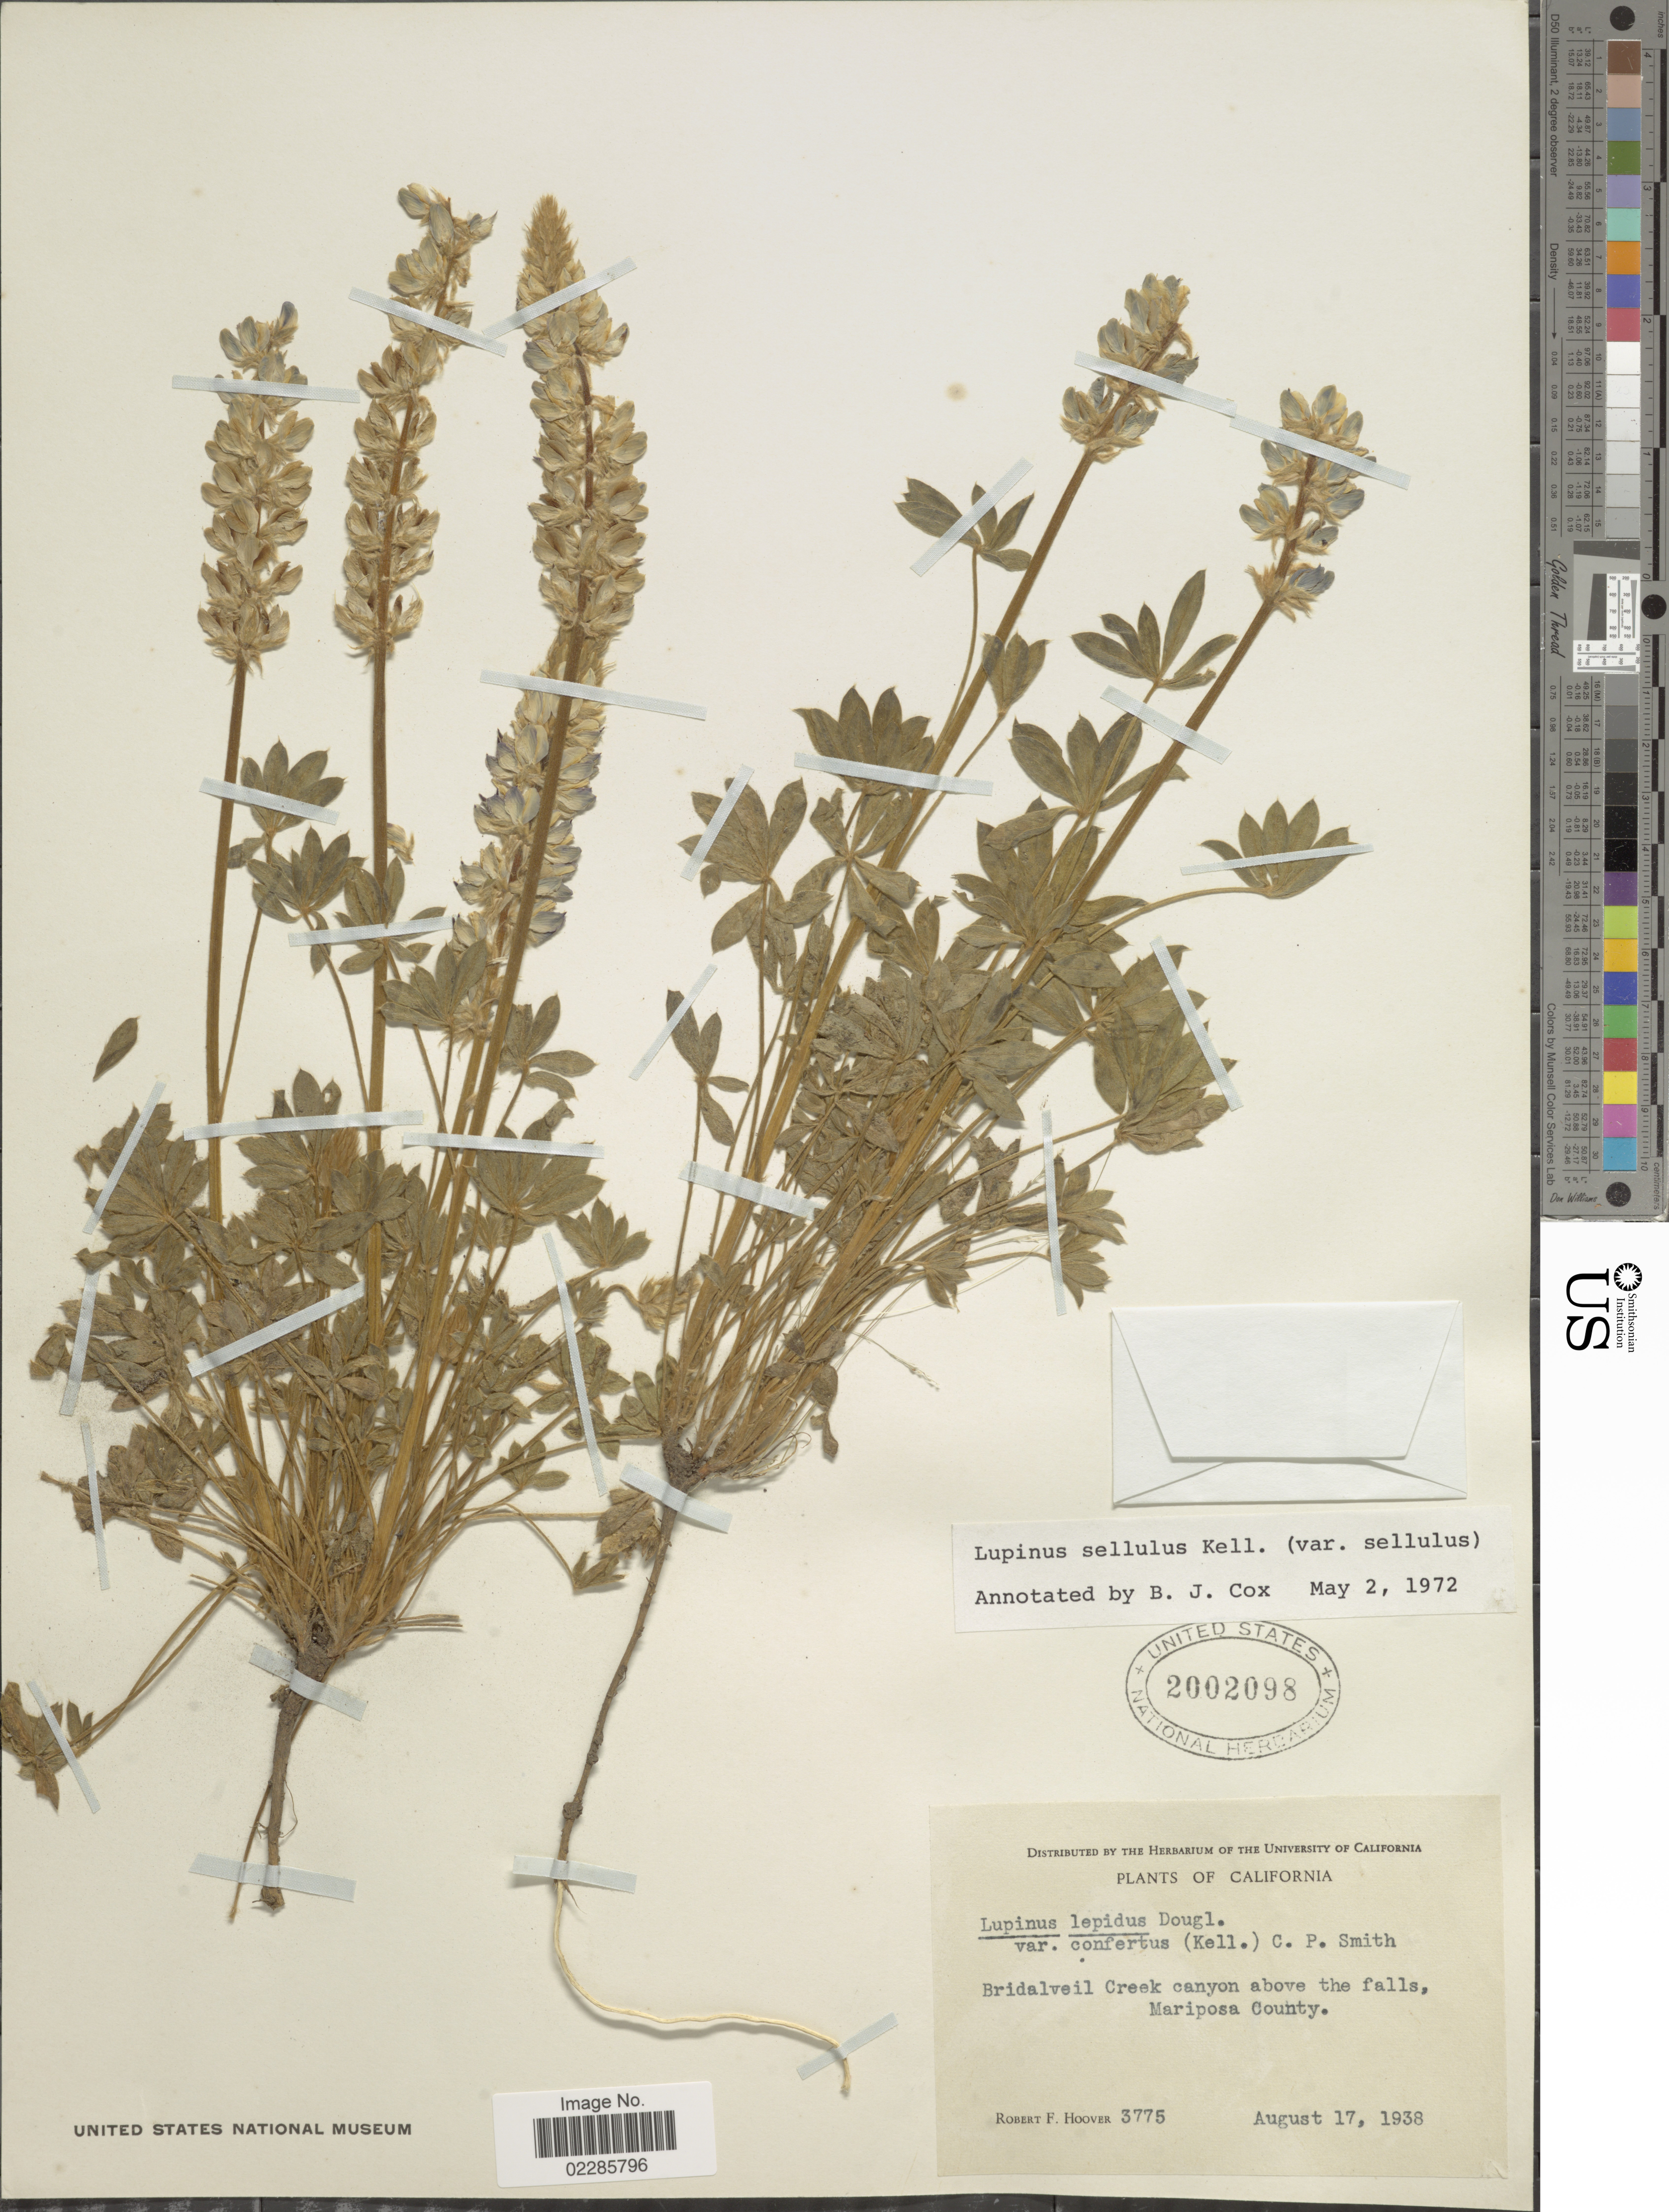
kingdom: Plantae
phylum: Tracheophyta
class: Magnoliopsida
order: Fabales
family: Fabaceae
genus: Lupinus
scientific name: Lupinus sellulus var. sellulus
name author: Kellogg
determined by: Cox, B. J.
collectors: R. F. Hoover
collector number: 3775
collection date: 1938-08-17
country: United States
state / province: California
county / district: Mariposa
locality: Bridalveil Creek canyon above the falls, Mariposa County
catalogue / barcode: US 2002098